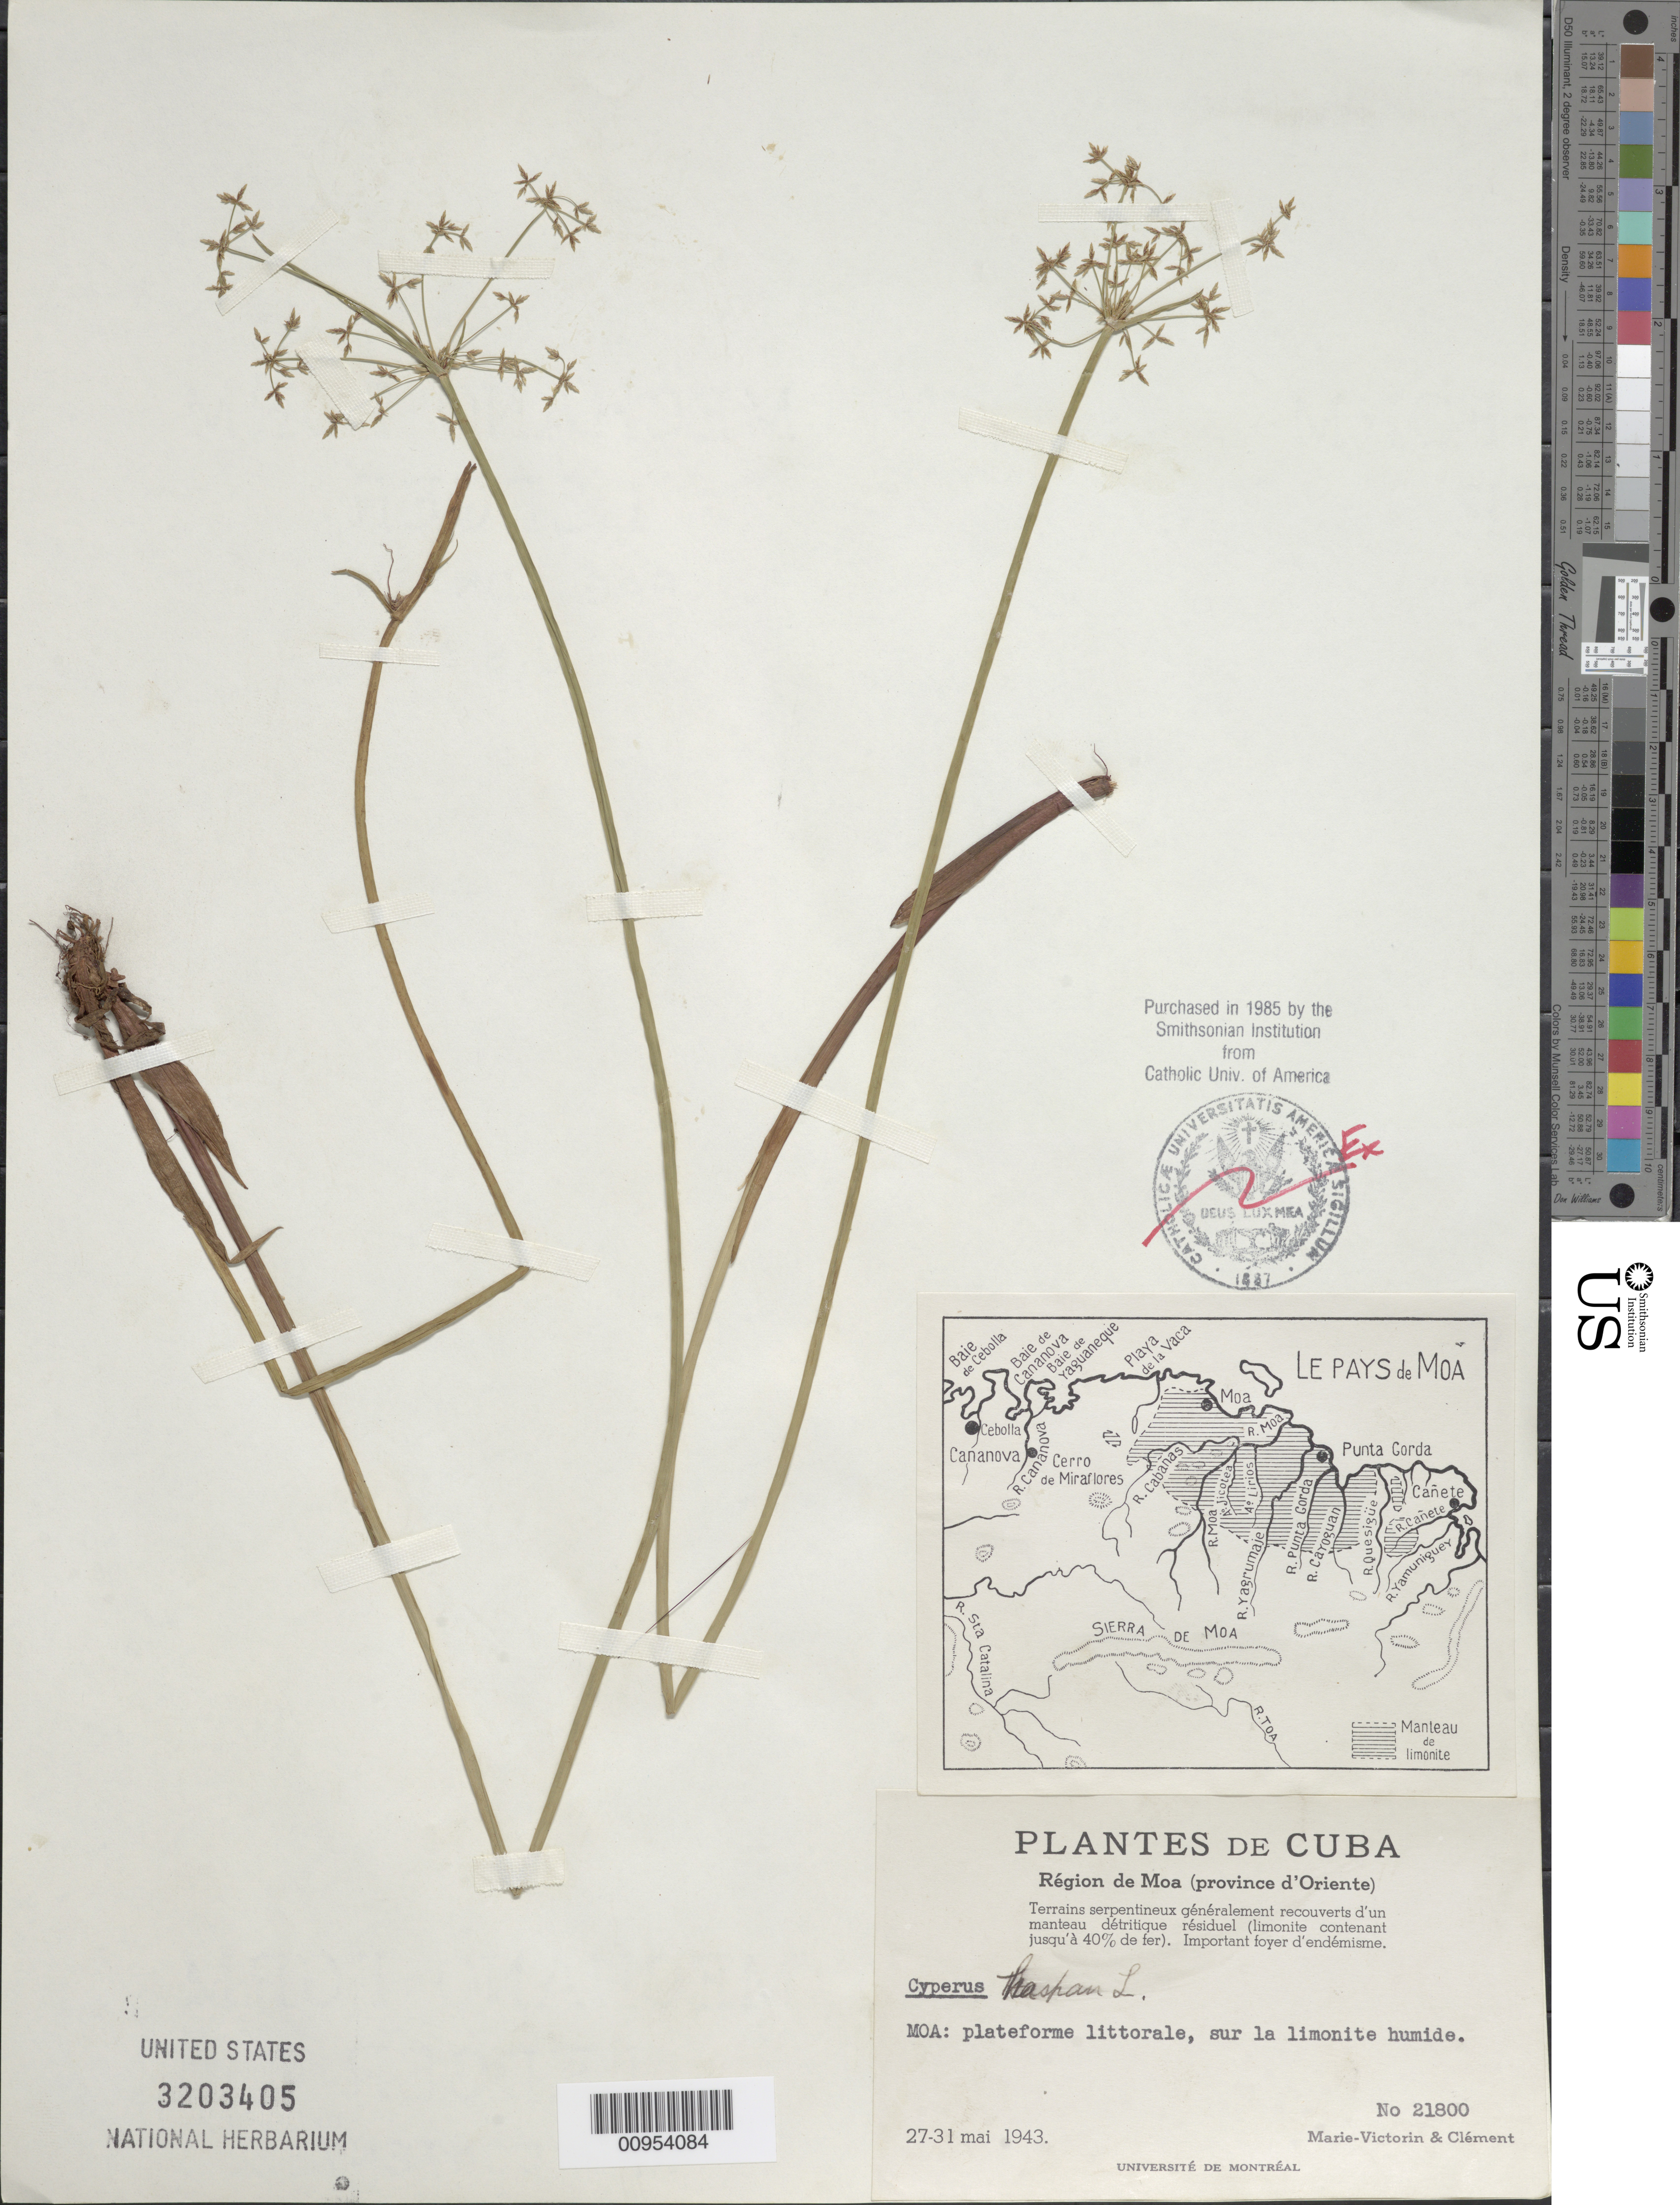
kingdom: Plantae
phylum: Tracheophyta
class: Liliopsida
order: Poales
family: Cyperaceae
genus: Cyperus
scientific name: Cyperus haspan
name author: L.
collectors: -. Marie-Victorin & -- Clemente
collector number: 21800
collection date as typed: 27 May 1943 to 31 May 1943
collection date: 1943-05-27/1943-05-31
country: Cuba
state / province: Holguín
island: Cuba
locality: Région de Moa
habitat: Plateforme littorale, sur la limonite humide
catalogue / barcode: US 3203405